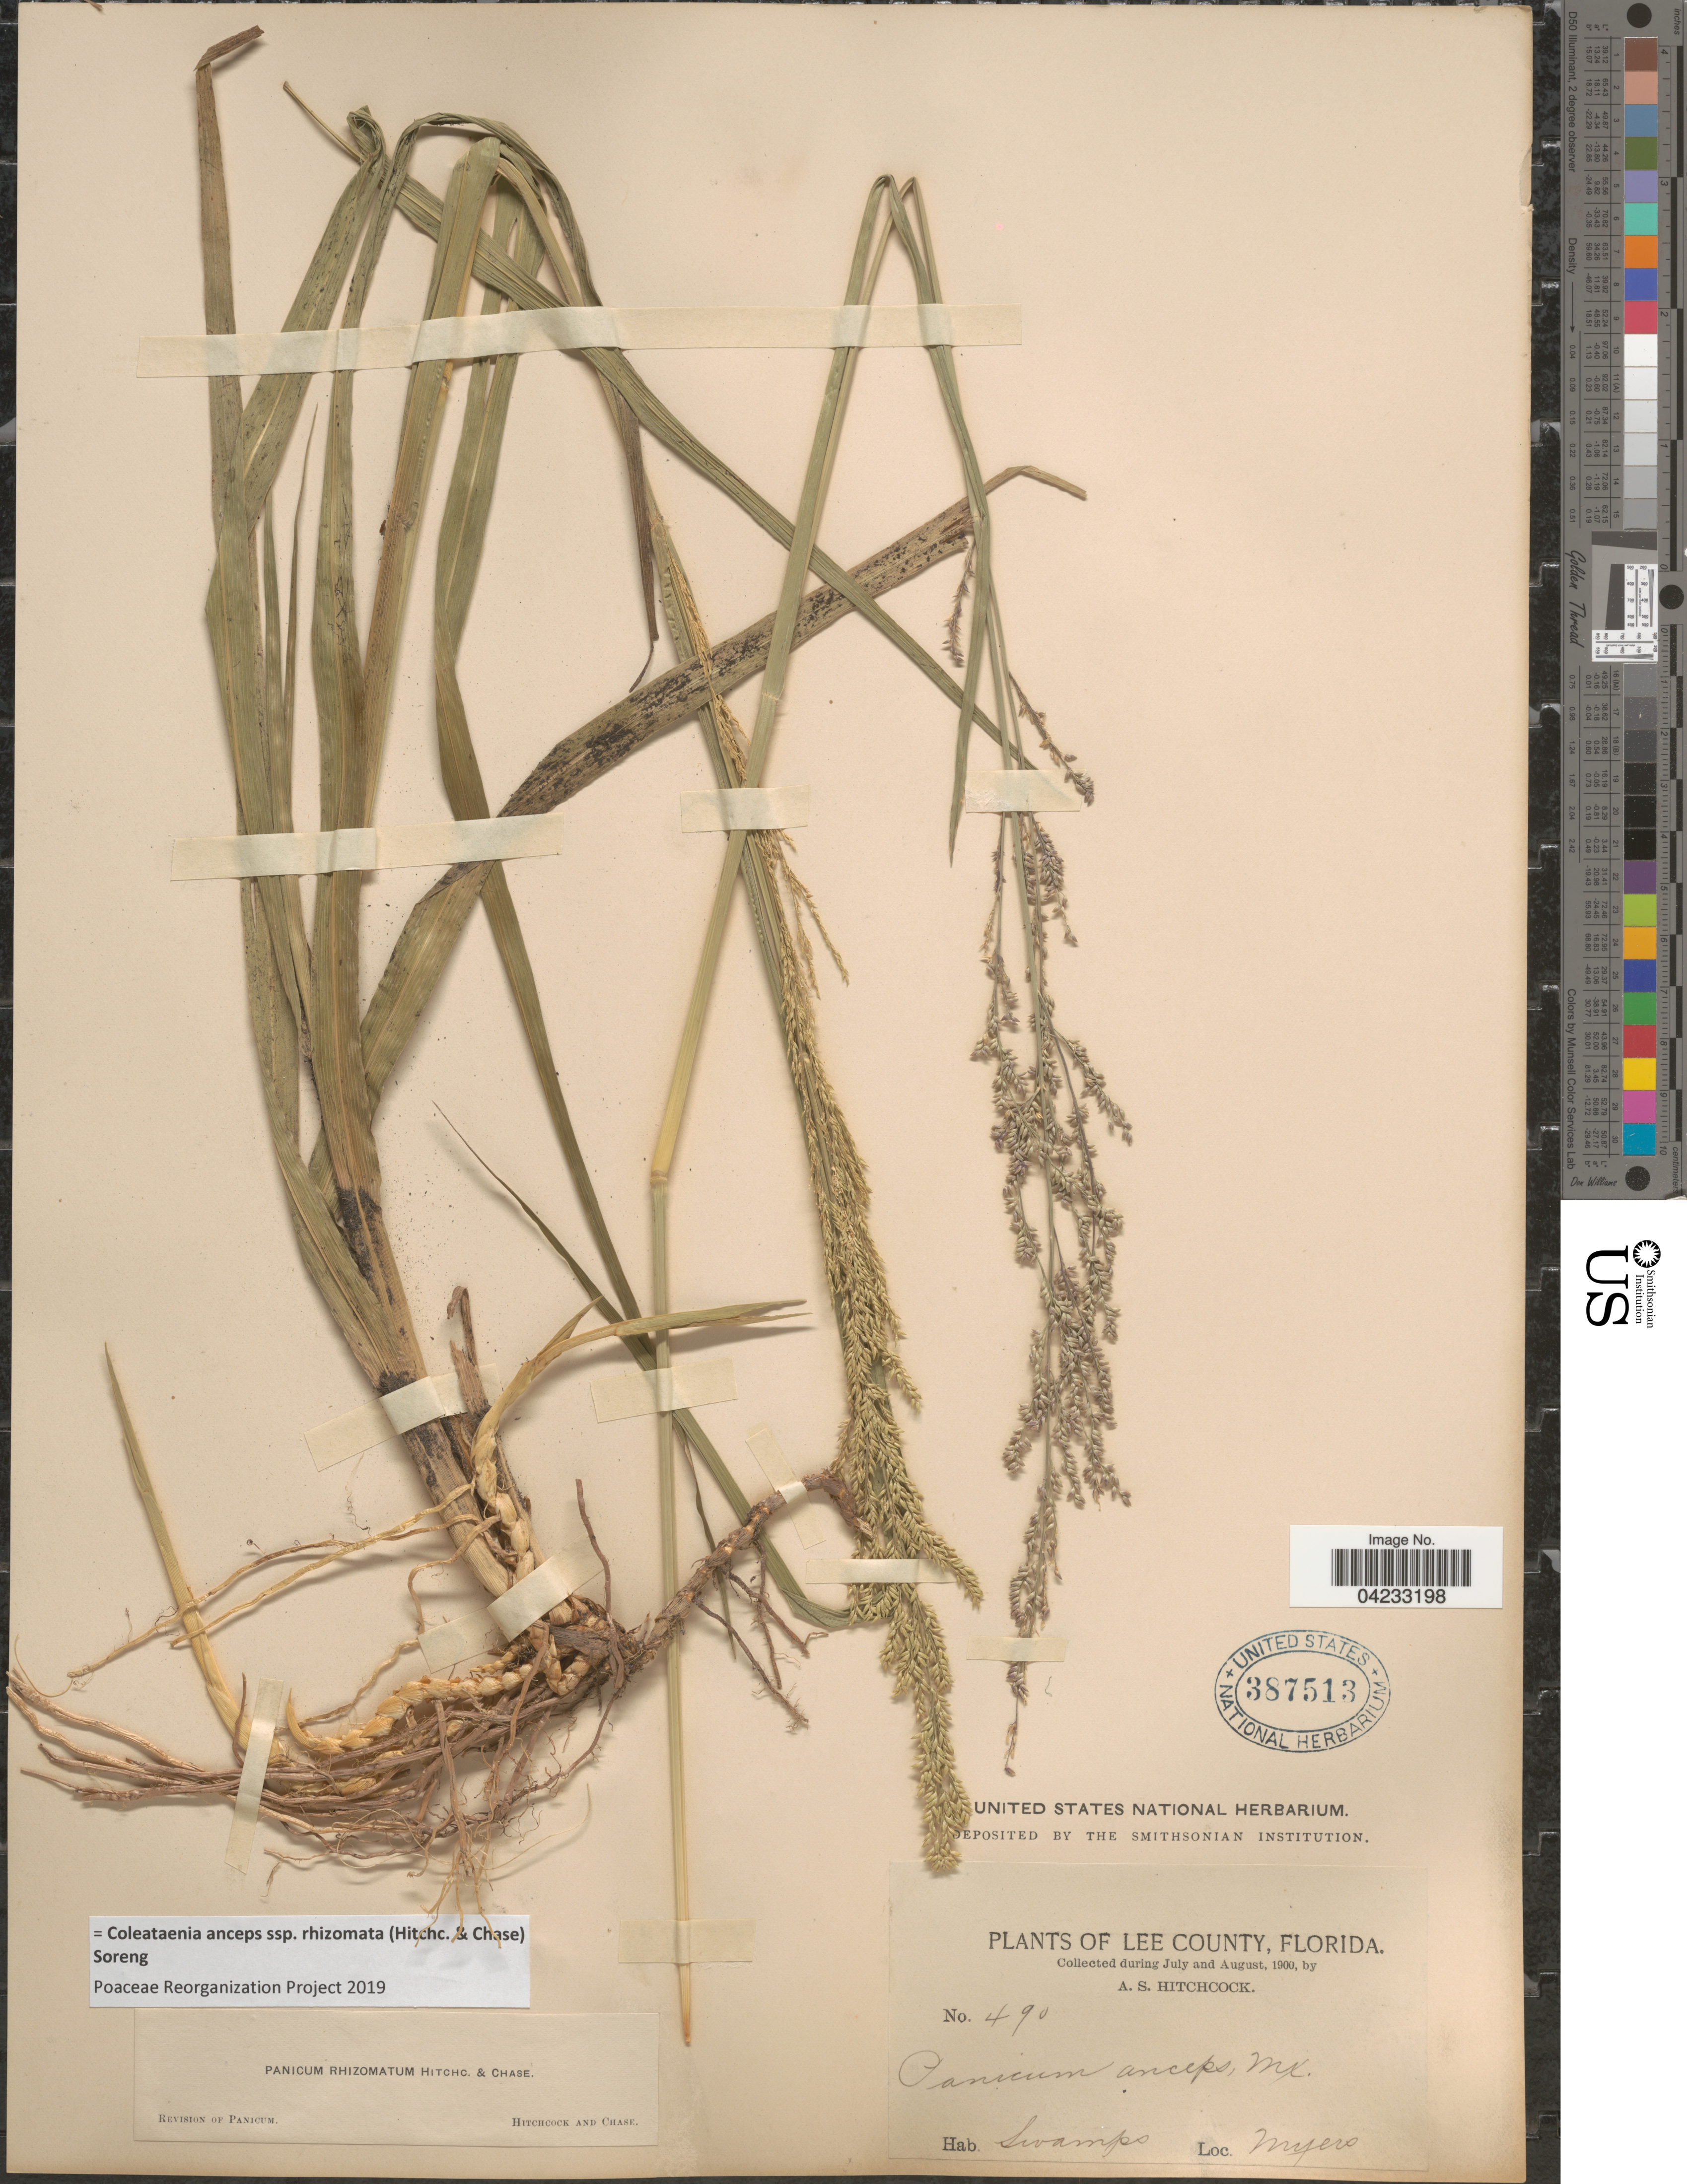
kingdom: Plantae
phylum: Tracheophyta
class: Liliopsida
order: Poales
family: Poaceae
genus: Coleataenia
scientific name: Coleataenia anceps subsp. rhizomata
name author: (Hitchc. & Chase) Soreng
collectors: A. S. Hitchcock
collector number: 490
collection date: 1900-07/1900-08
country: United States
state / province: Florida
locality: Lee County. Swamps. Myers.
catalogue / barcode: US 387513